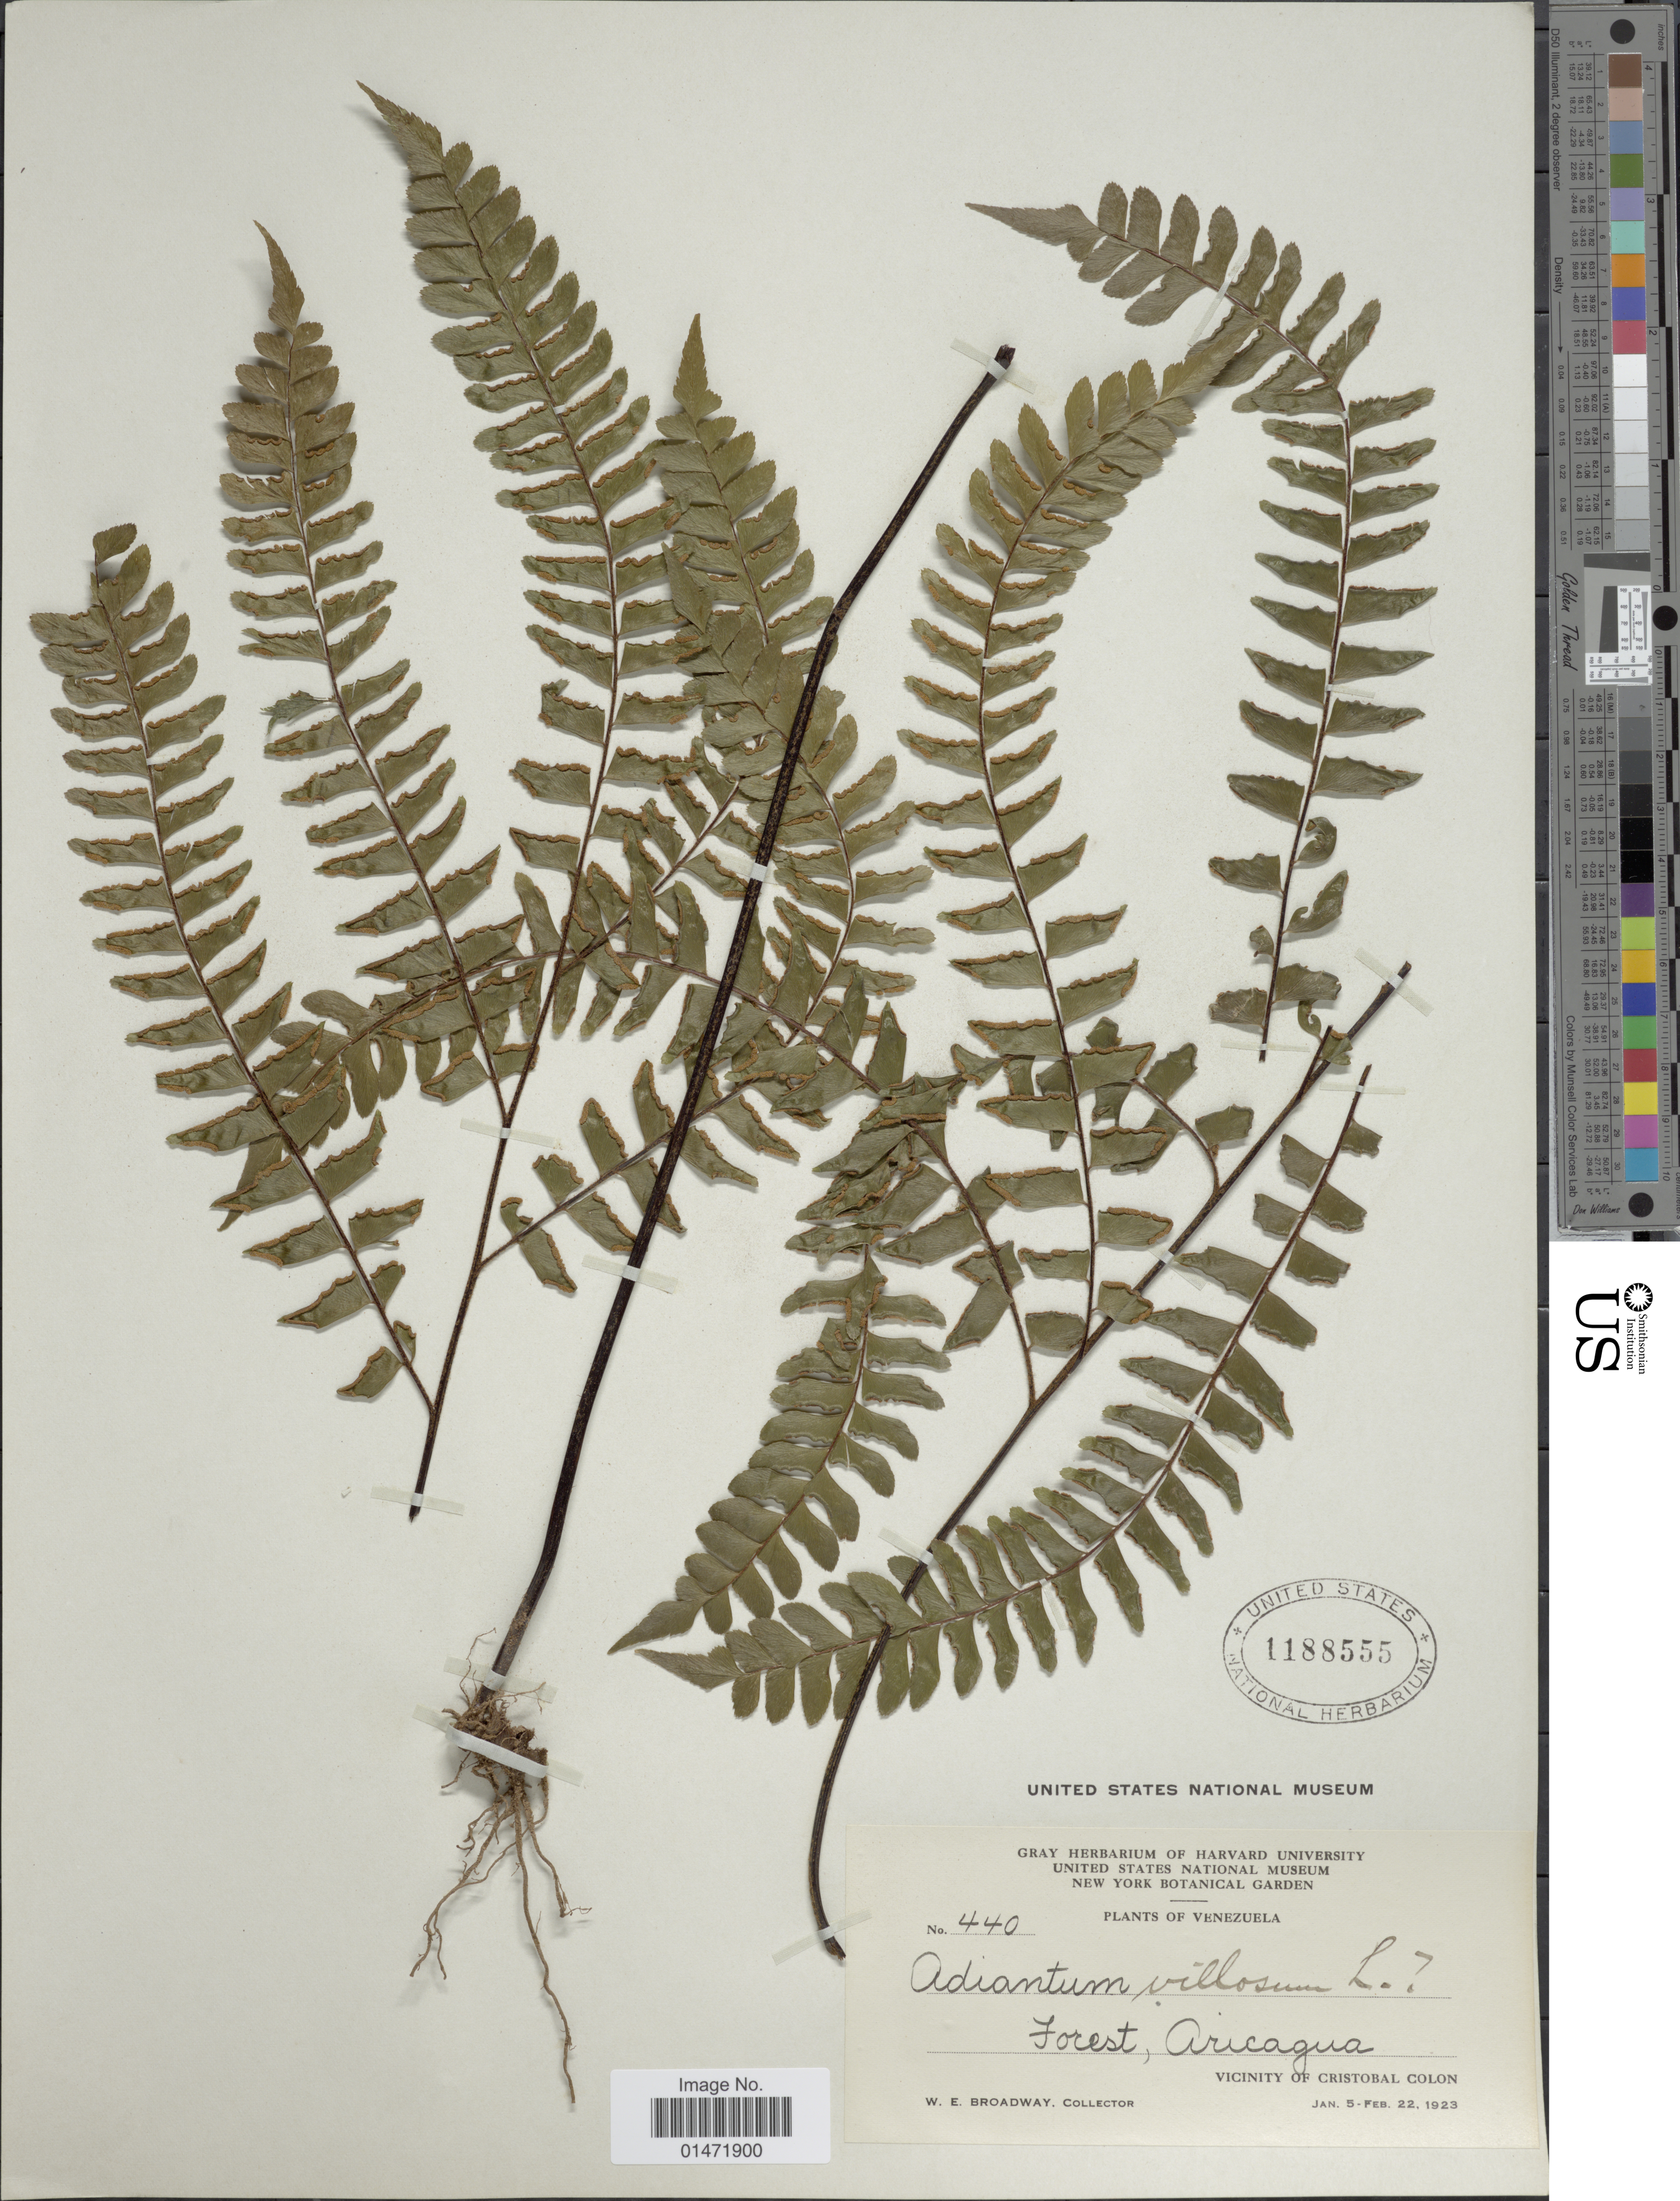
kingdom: Plantae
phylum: Tracheophyta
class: Polypodiopsida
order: Polypodiales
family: Pteridaceae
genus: Adiantum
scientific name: Adiantum villosum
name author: L.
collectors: W. E. Broadway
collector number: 440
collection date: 1923-01-05/1923-02-22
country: Venezuela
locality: Forest, Aricagua. Vicinity of Cristobal Colon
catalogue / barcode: US 1188555